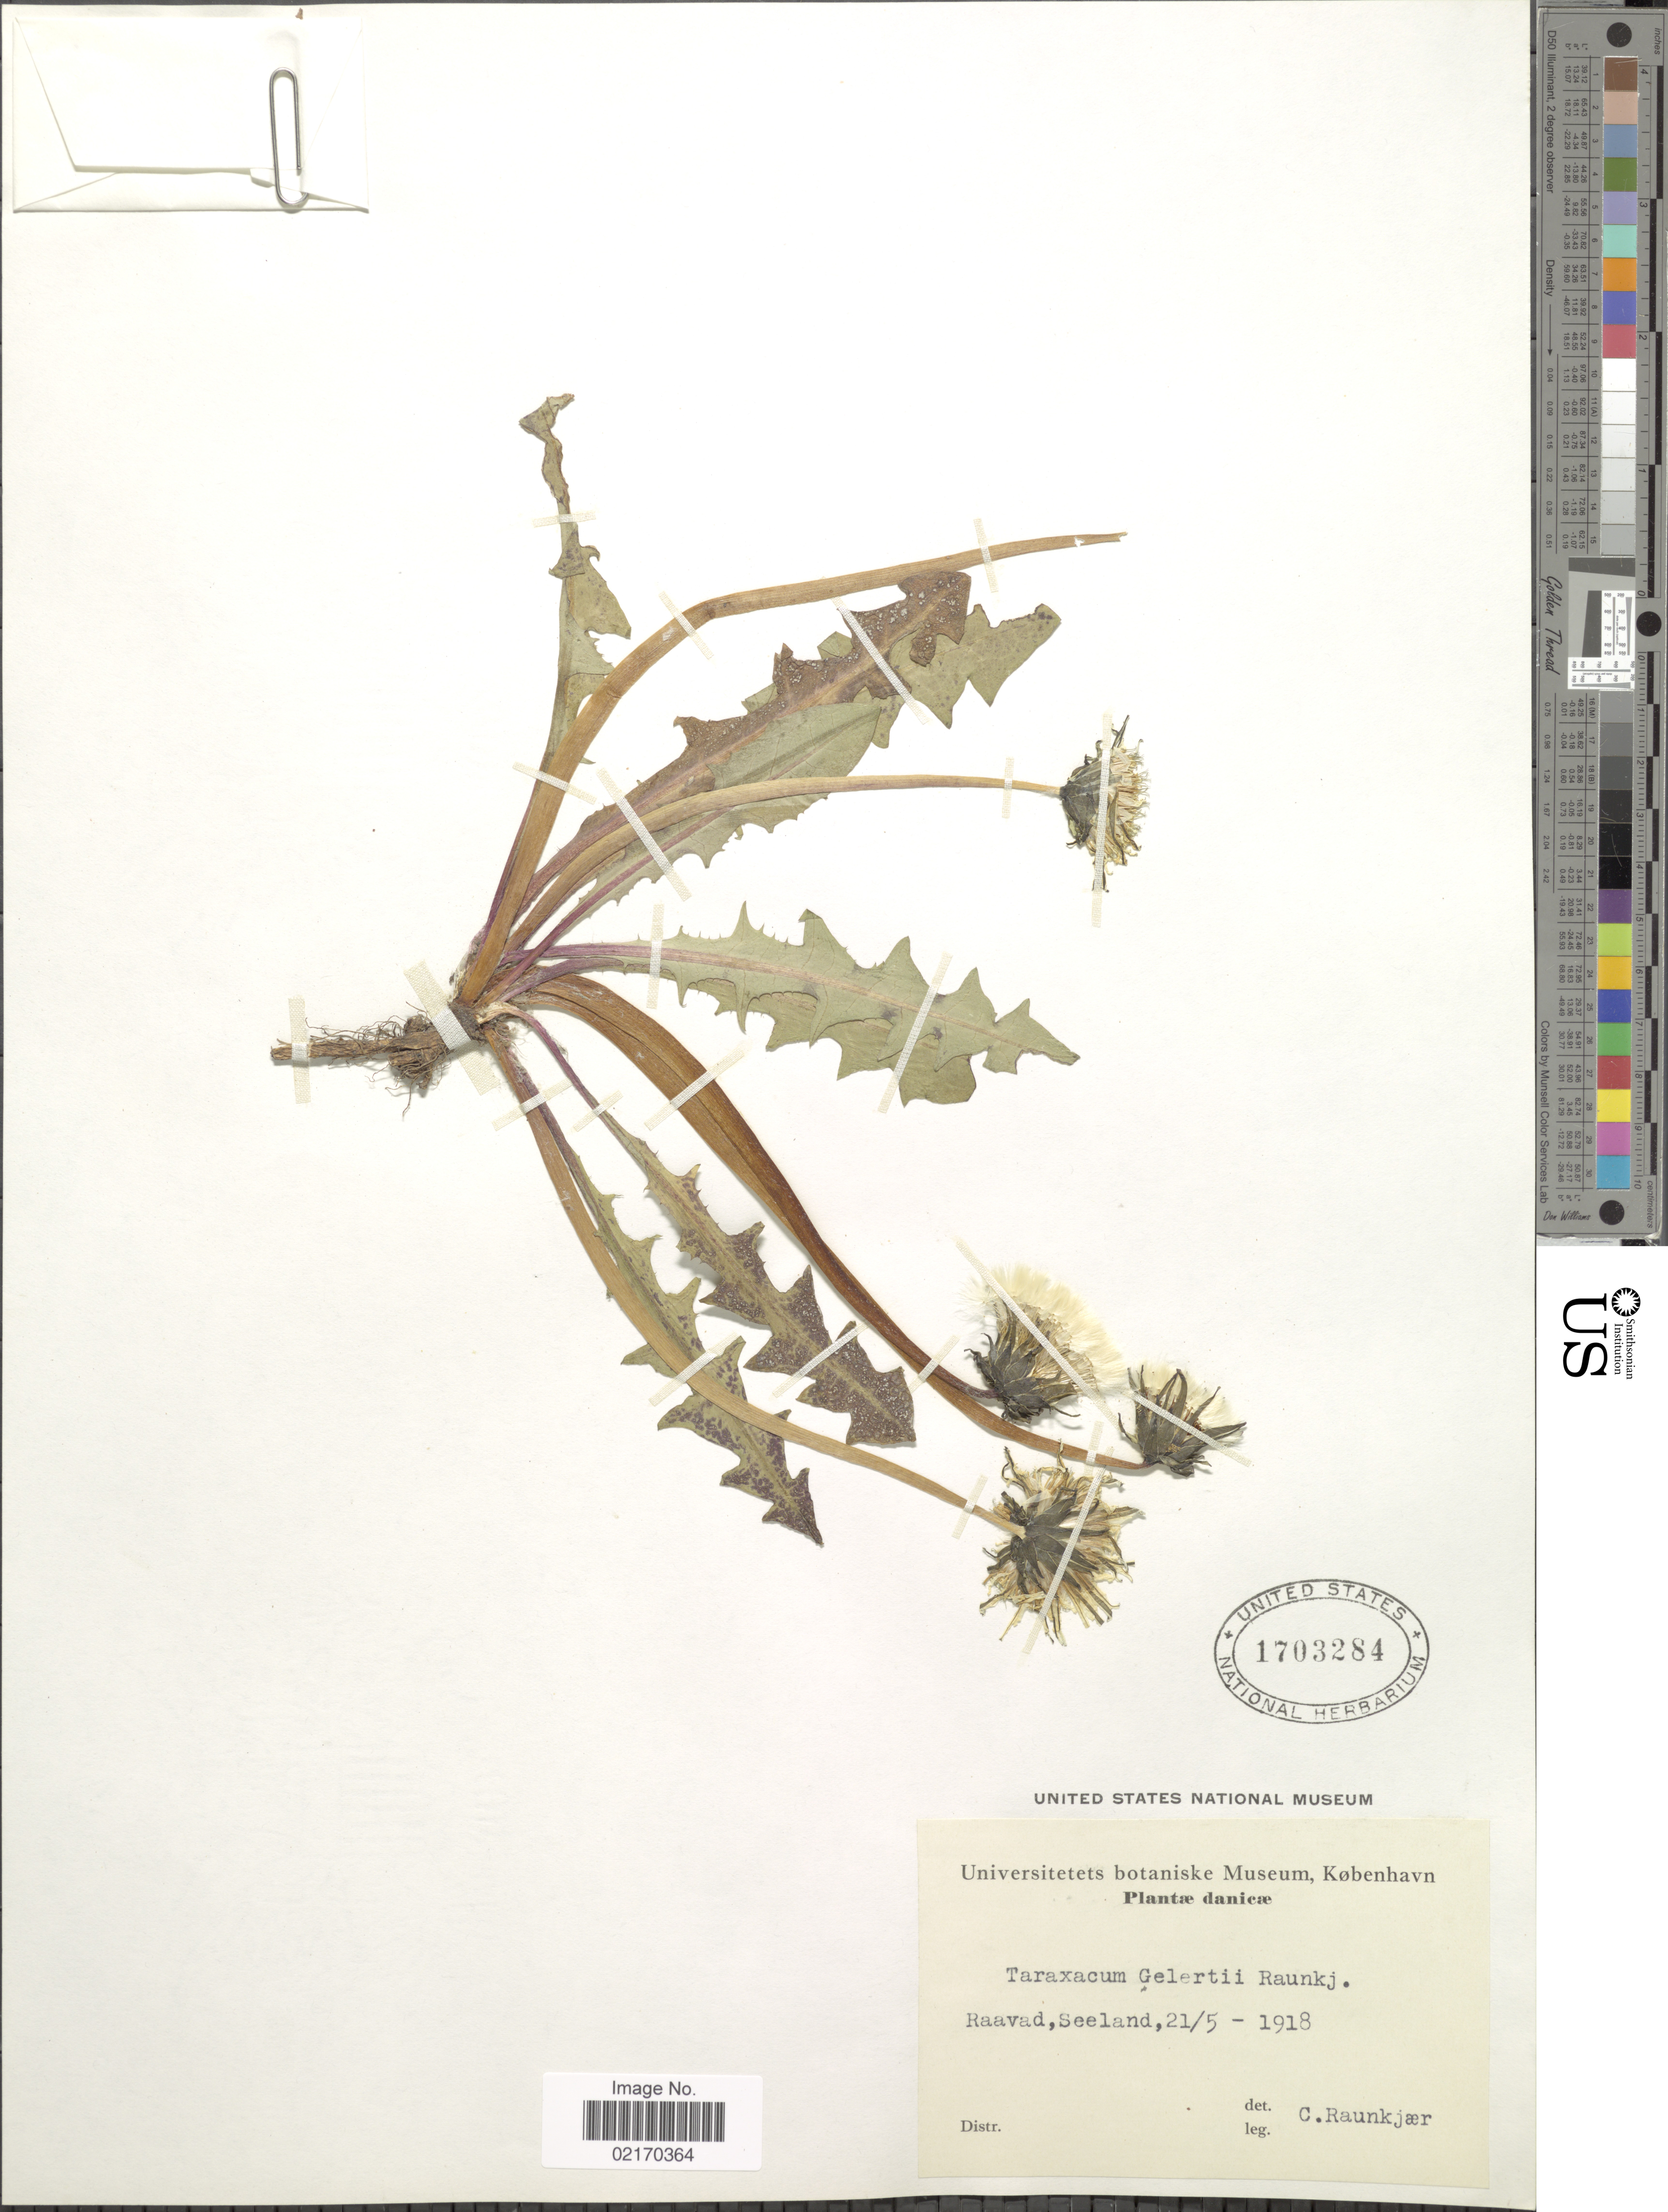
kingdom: Plantae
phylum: Tracheophyta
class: Magnoliopsida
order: Asterales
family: Asteraceae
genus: Taraxacum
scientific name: Taraxacum gelertii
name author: Raunk.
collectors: C. Raunkiær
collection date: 1918-05-21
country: Denmark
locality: Danicae. Raavad, Seeland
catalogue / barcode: US 1703284